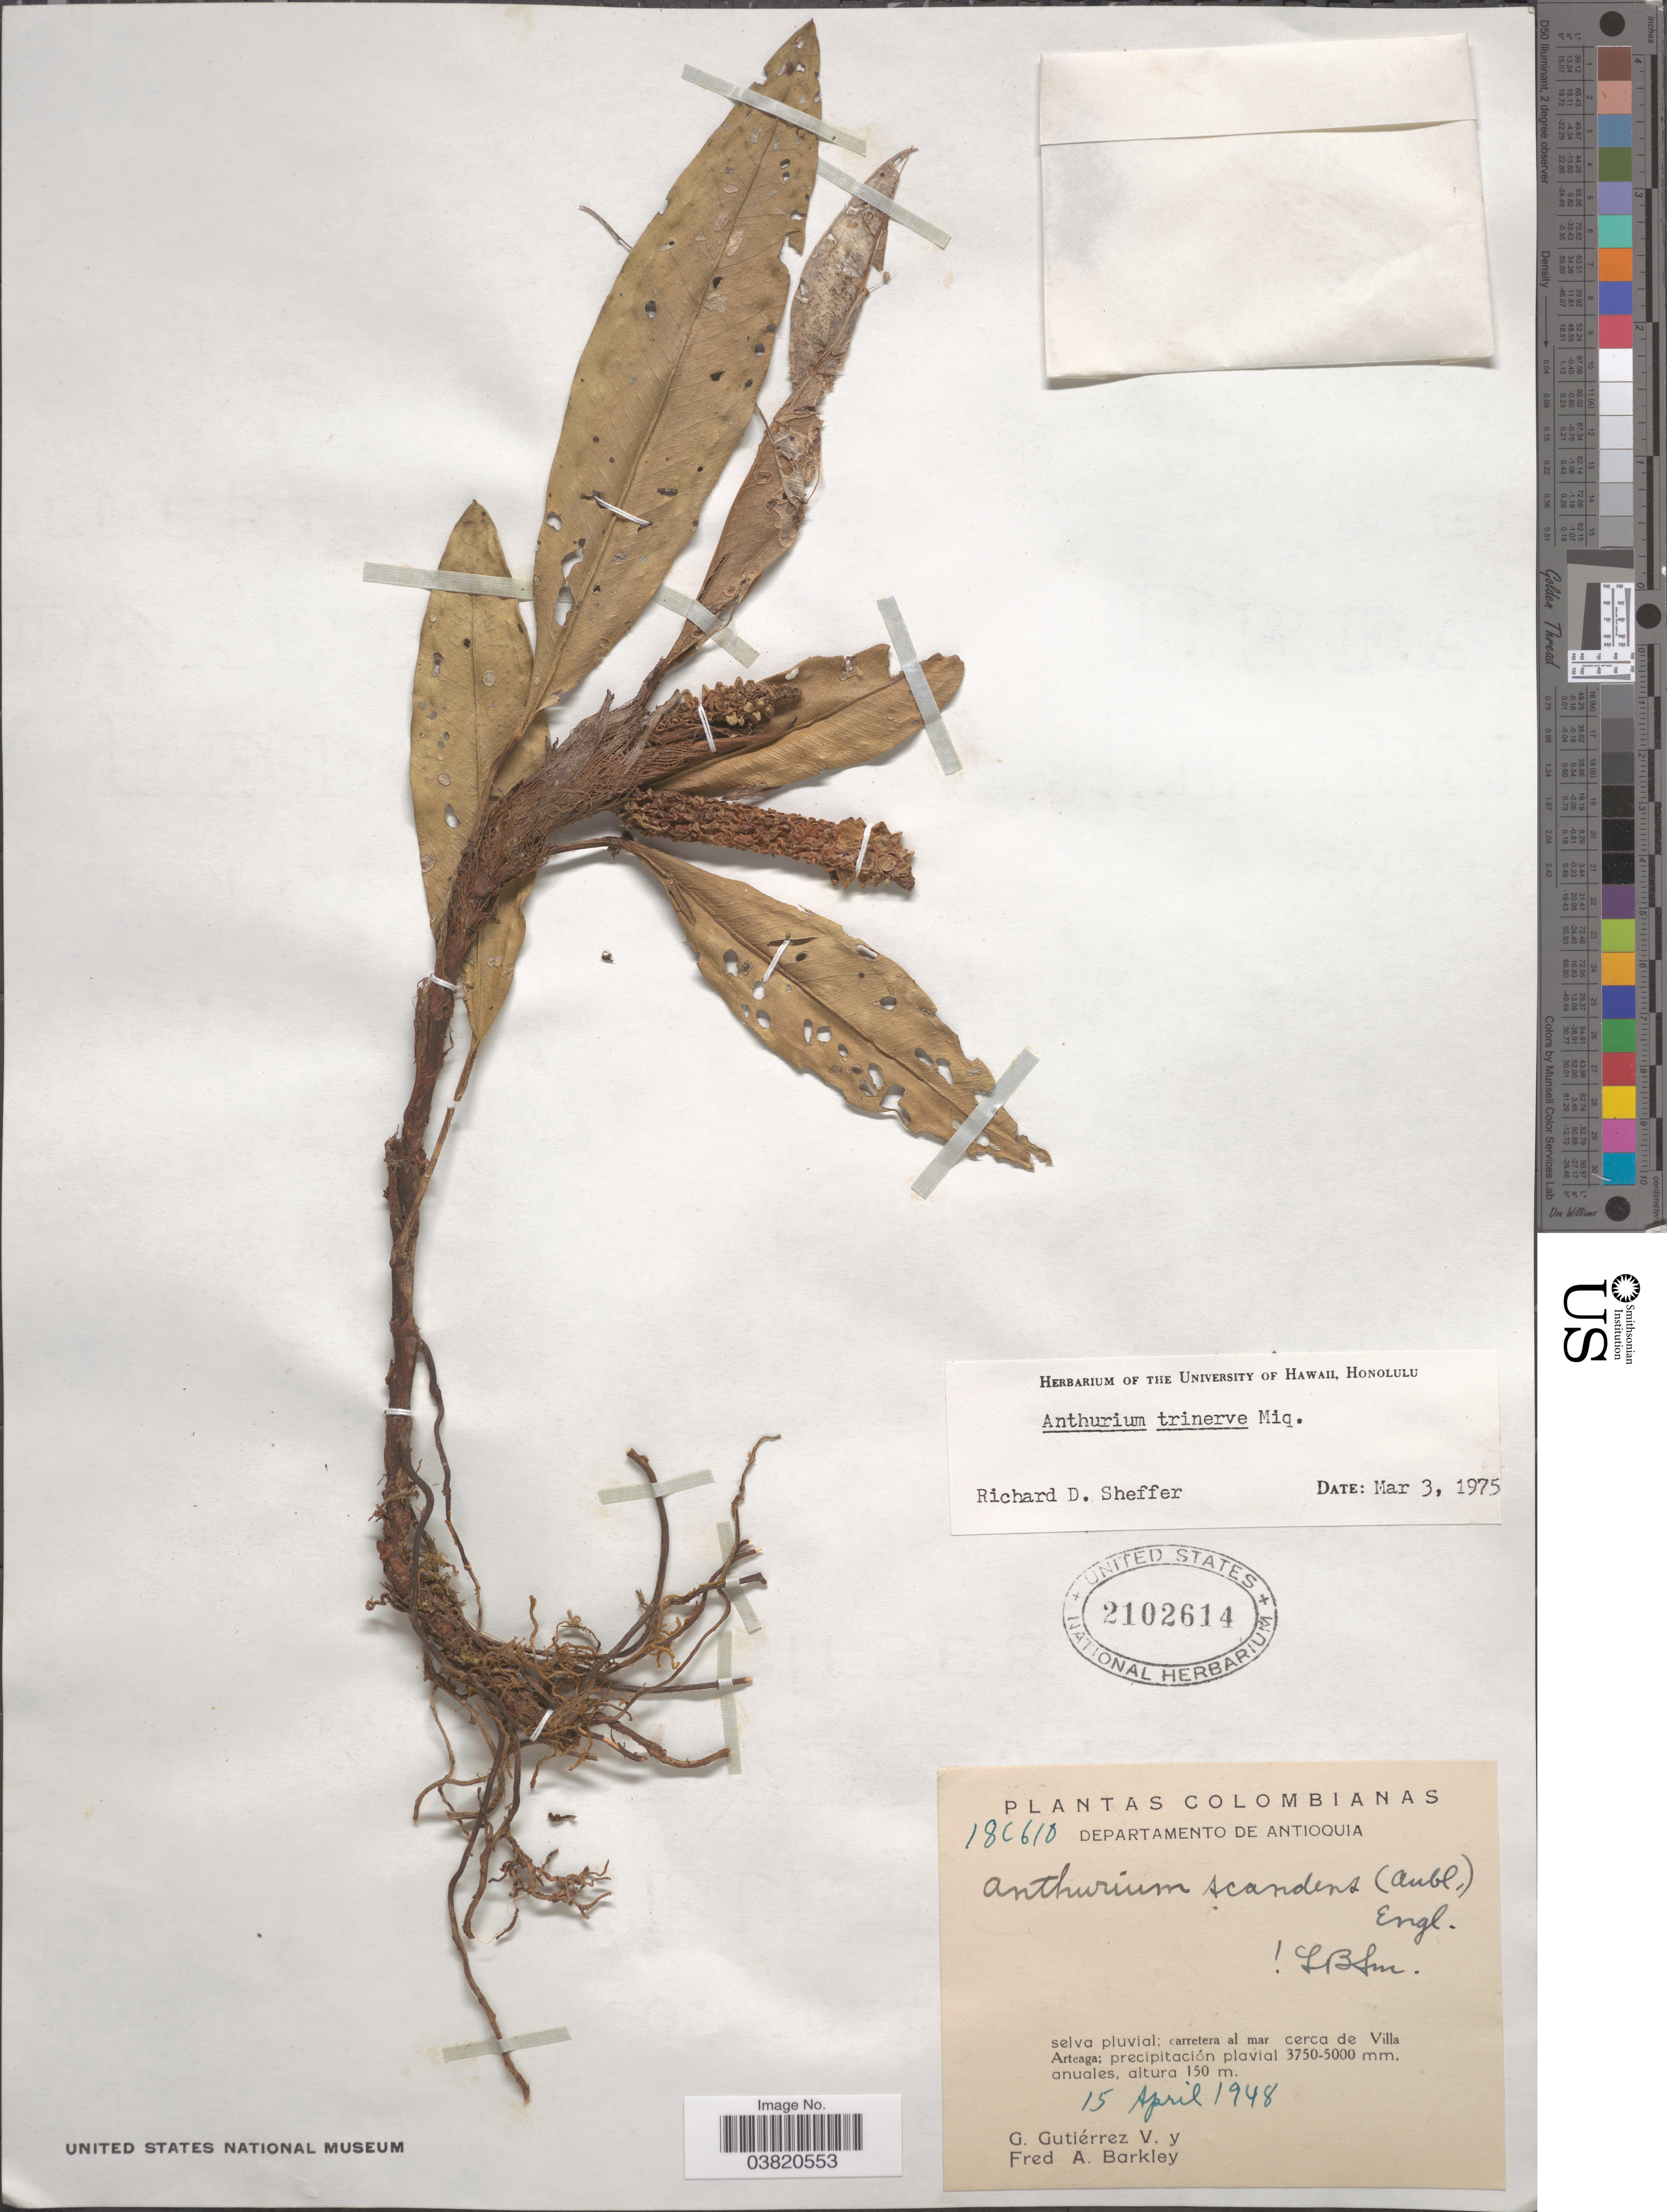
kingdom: Plantae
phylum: Tracheophyta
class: Liliopsida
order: Alismatales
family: Araceae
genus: Anthurium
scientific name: Anthurium trinerve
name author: Miq.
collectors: G. Gutiérrez V. & F. A. Barkley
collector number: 18C610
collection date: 1948-04-15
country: Colombia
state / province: Antioquia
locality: Departamento de Antioquia. Selva pluvial; carretera al mar cerca de Villa Arteaga.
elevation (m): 150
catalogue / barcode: US 2102614